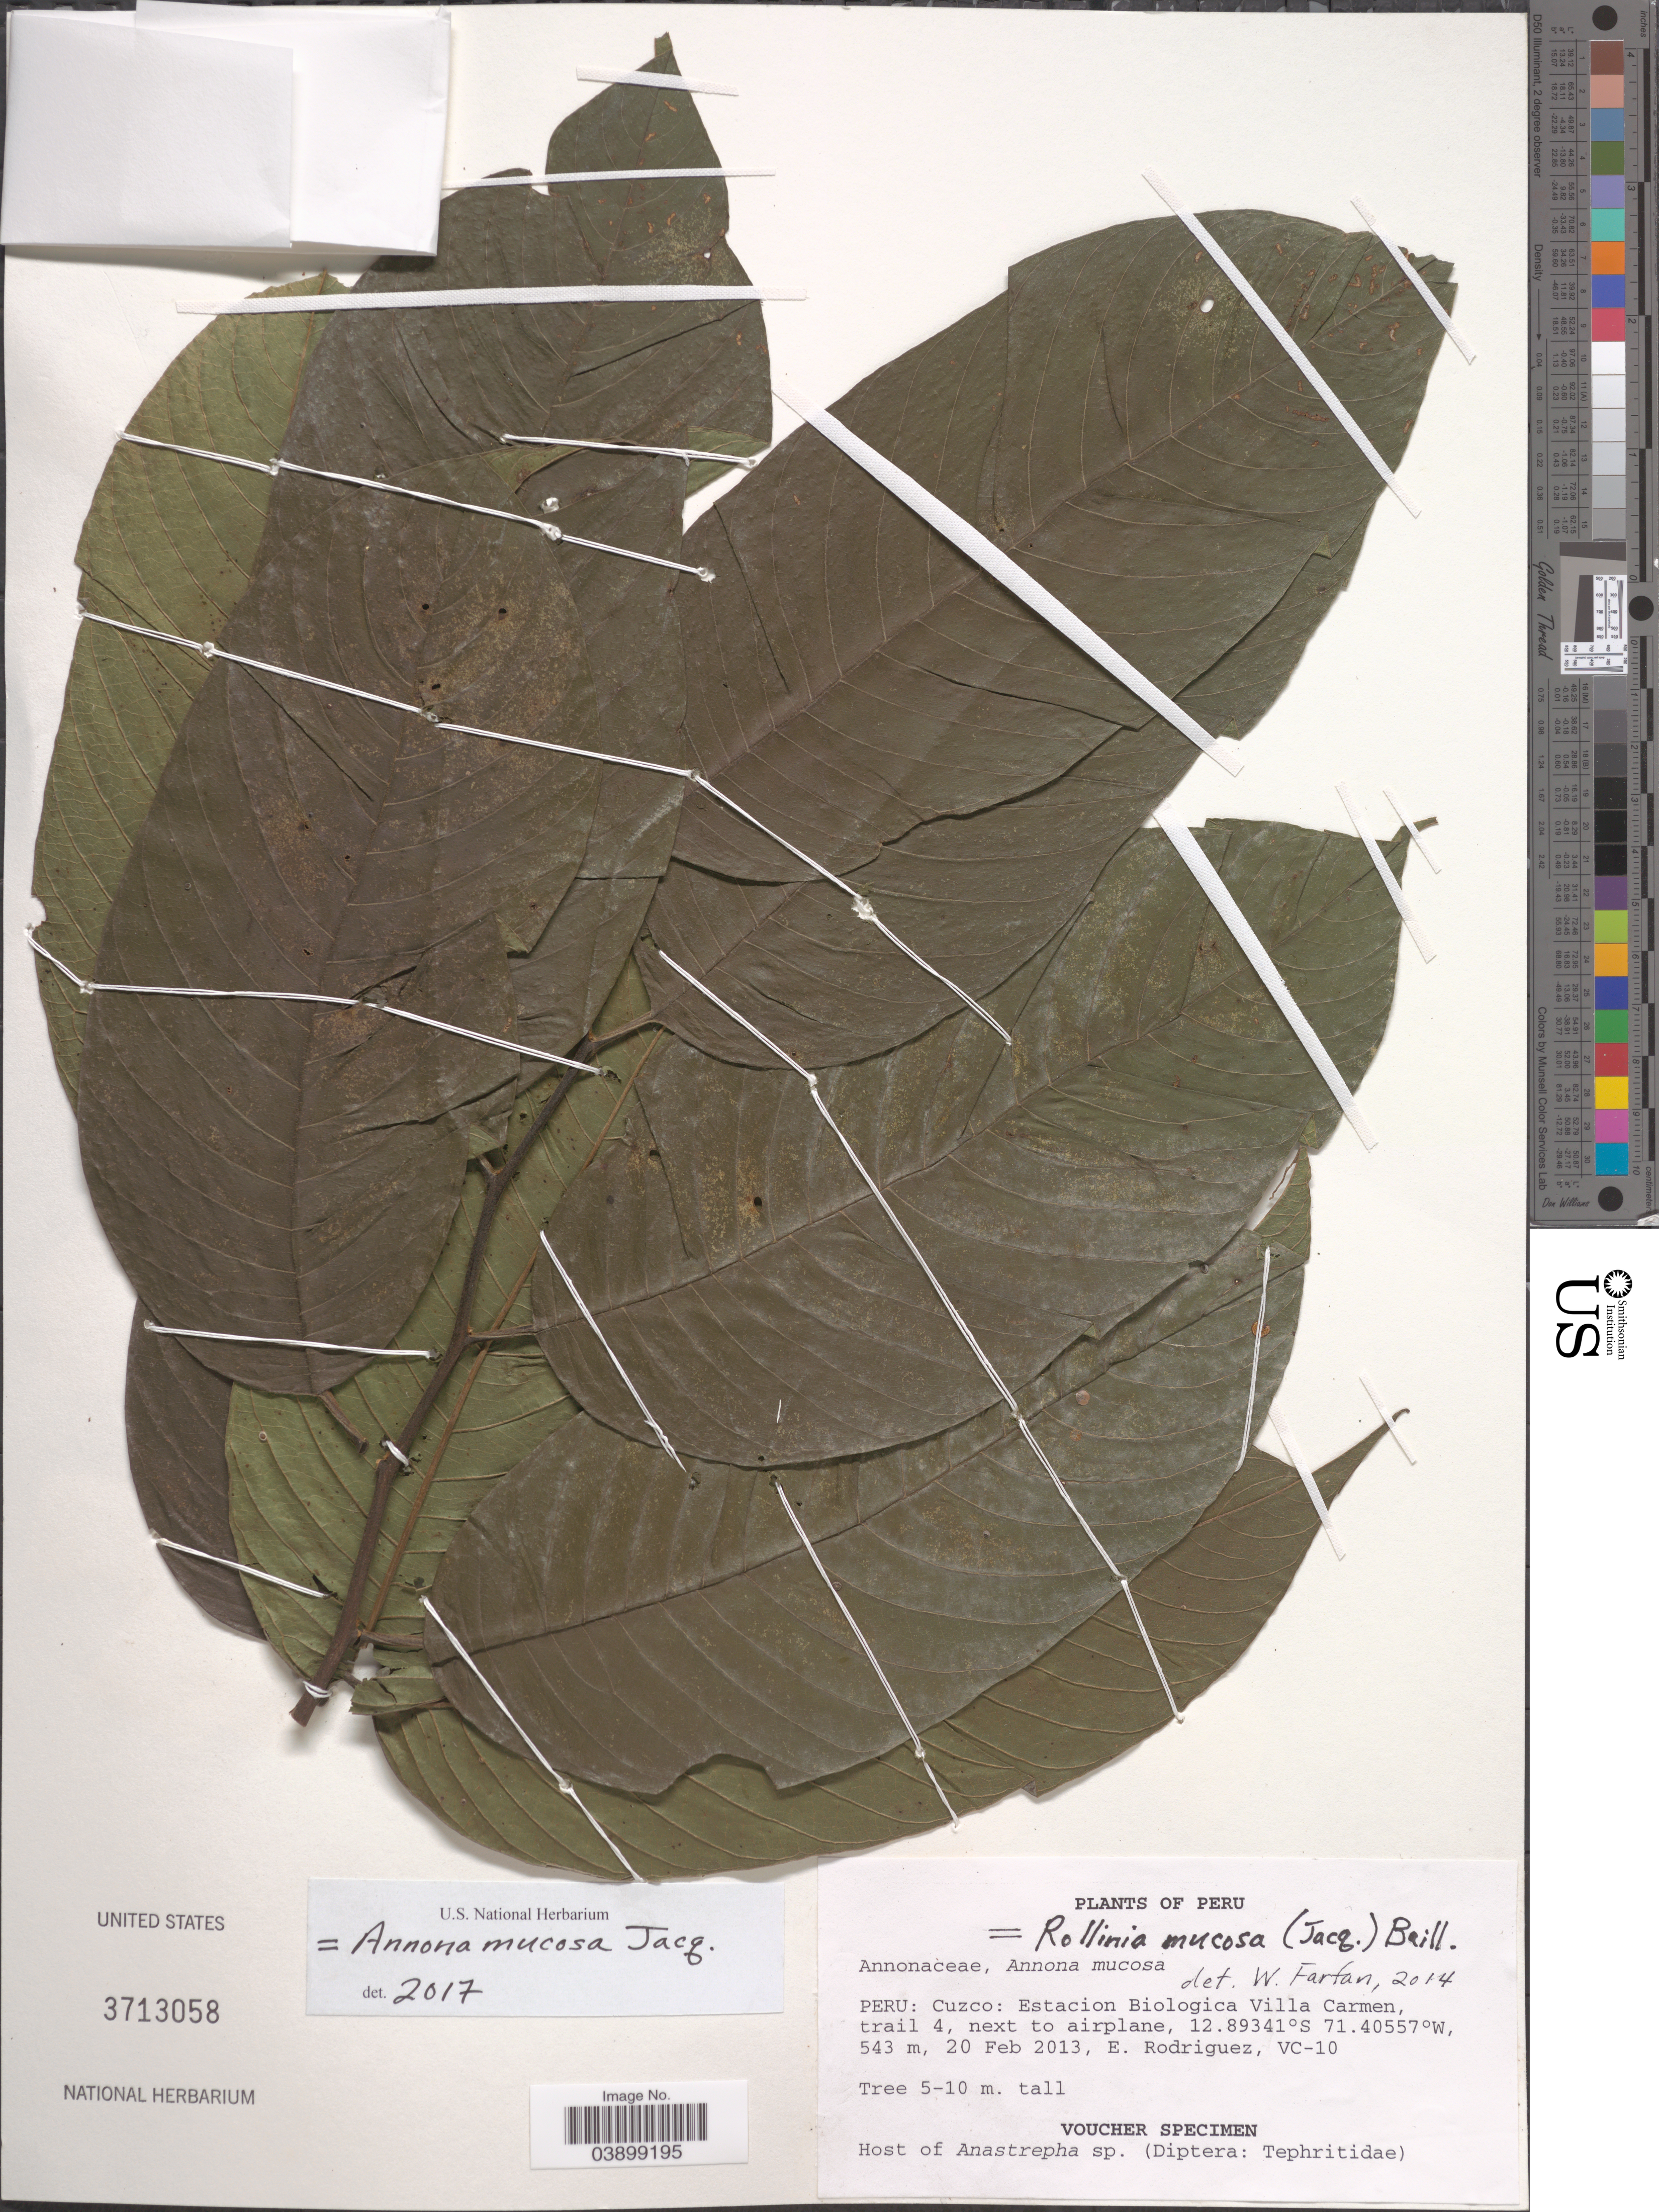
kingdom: Plantae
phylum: Tracheophyta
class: Magnoliopsida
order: Magnoliales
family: Annonaceae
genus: Annona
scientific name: Annona mucosa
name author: Jacq.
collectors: E. Rodriguez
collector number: VC-10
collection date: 2013-02-20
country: Peru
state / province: Cusco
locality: Cusco: Estacion Biologica Villa Carmen, trail 4, next to airplane.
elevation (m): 543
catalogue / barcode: US 3713058